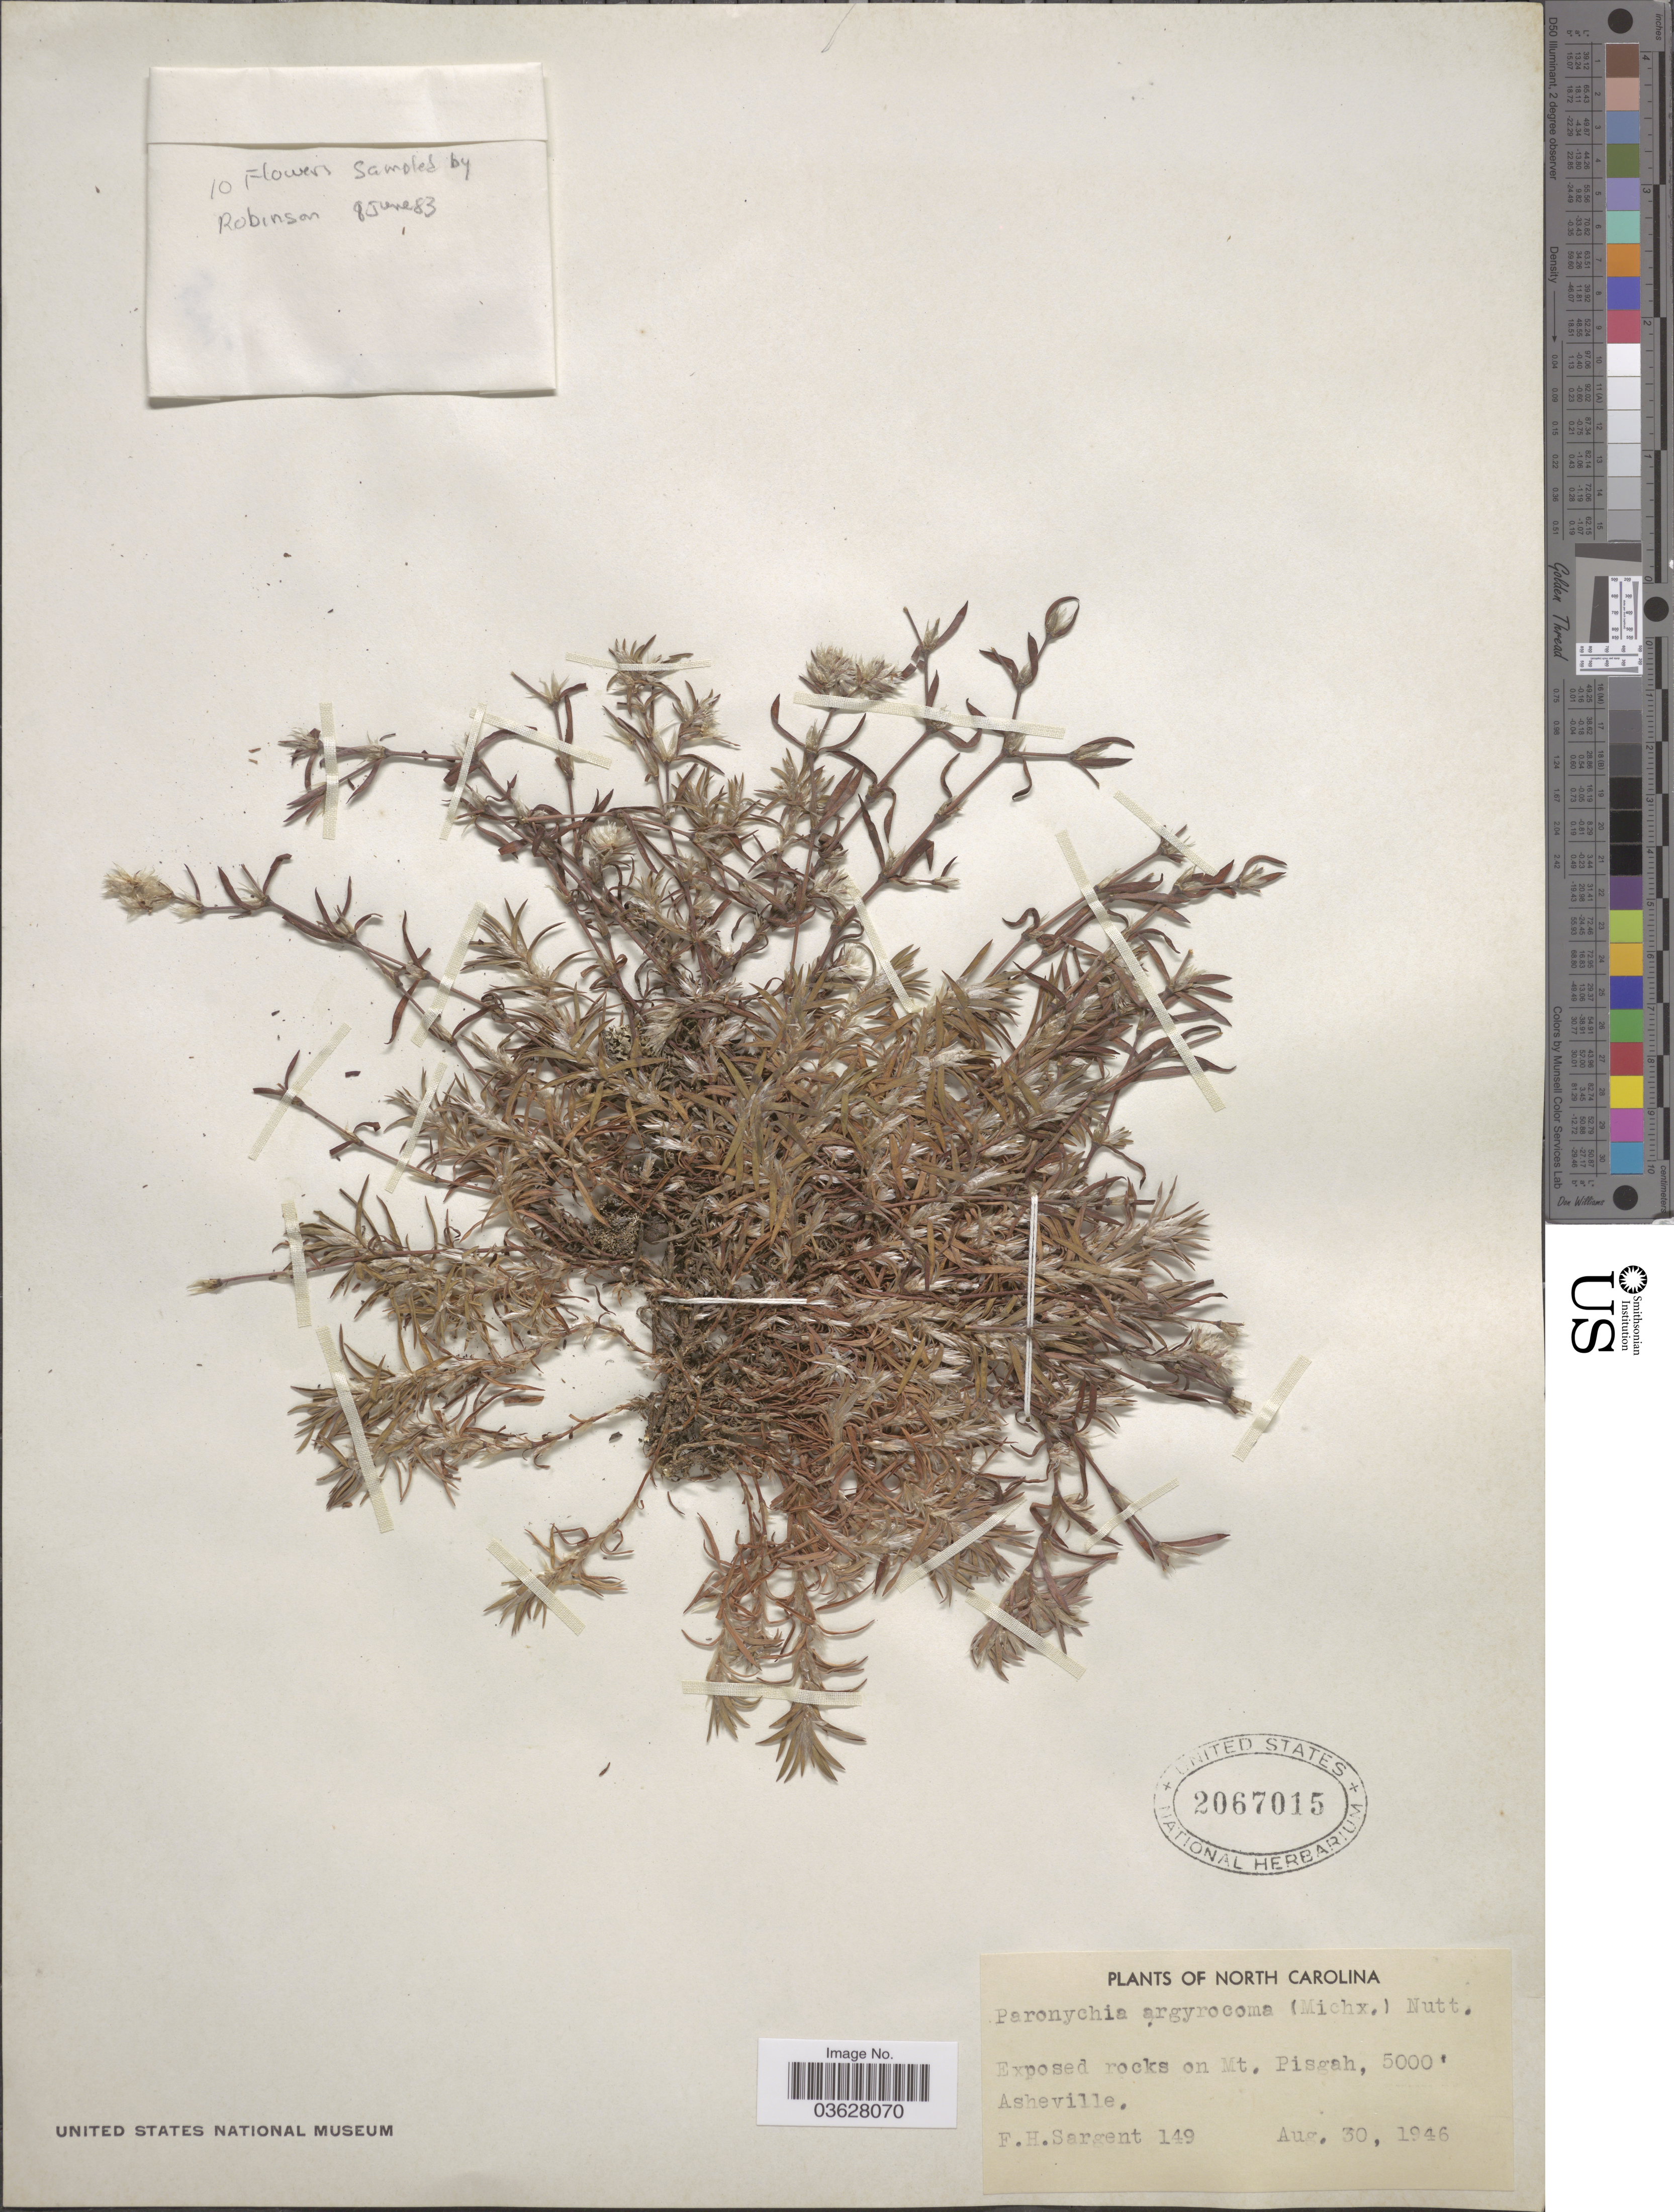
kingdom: Plantae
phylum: Tracheophyta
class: Magnoliopsida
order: Caryophyllales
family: Caryophyllaceae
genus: Paronychia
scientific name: Paronychia argyrocoma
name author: (Michx.) Nutt.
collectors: F. H. Sargent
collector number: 149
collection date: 1946-08-30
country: United States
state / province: North Carolina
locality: Mt. Pisgah, Asheville.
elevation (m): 1524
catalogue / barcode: US 2067015